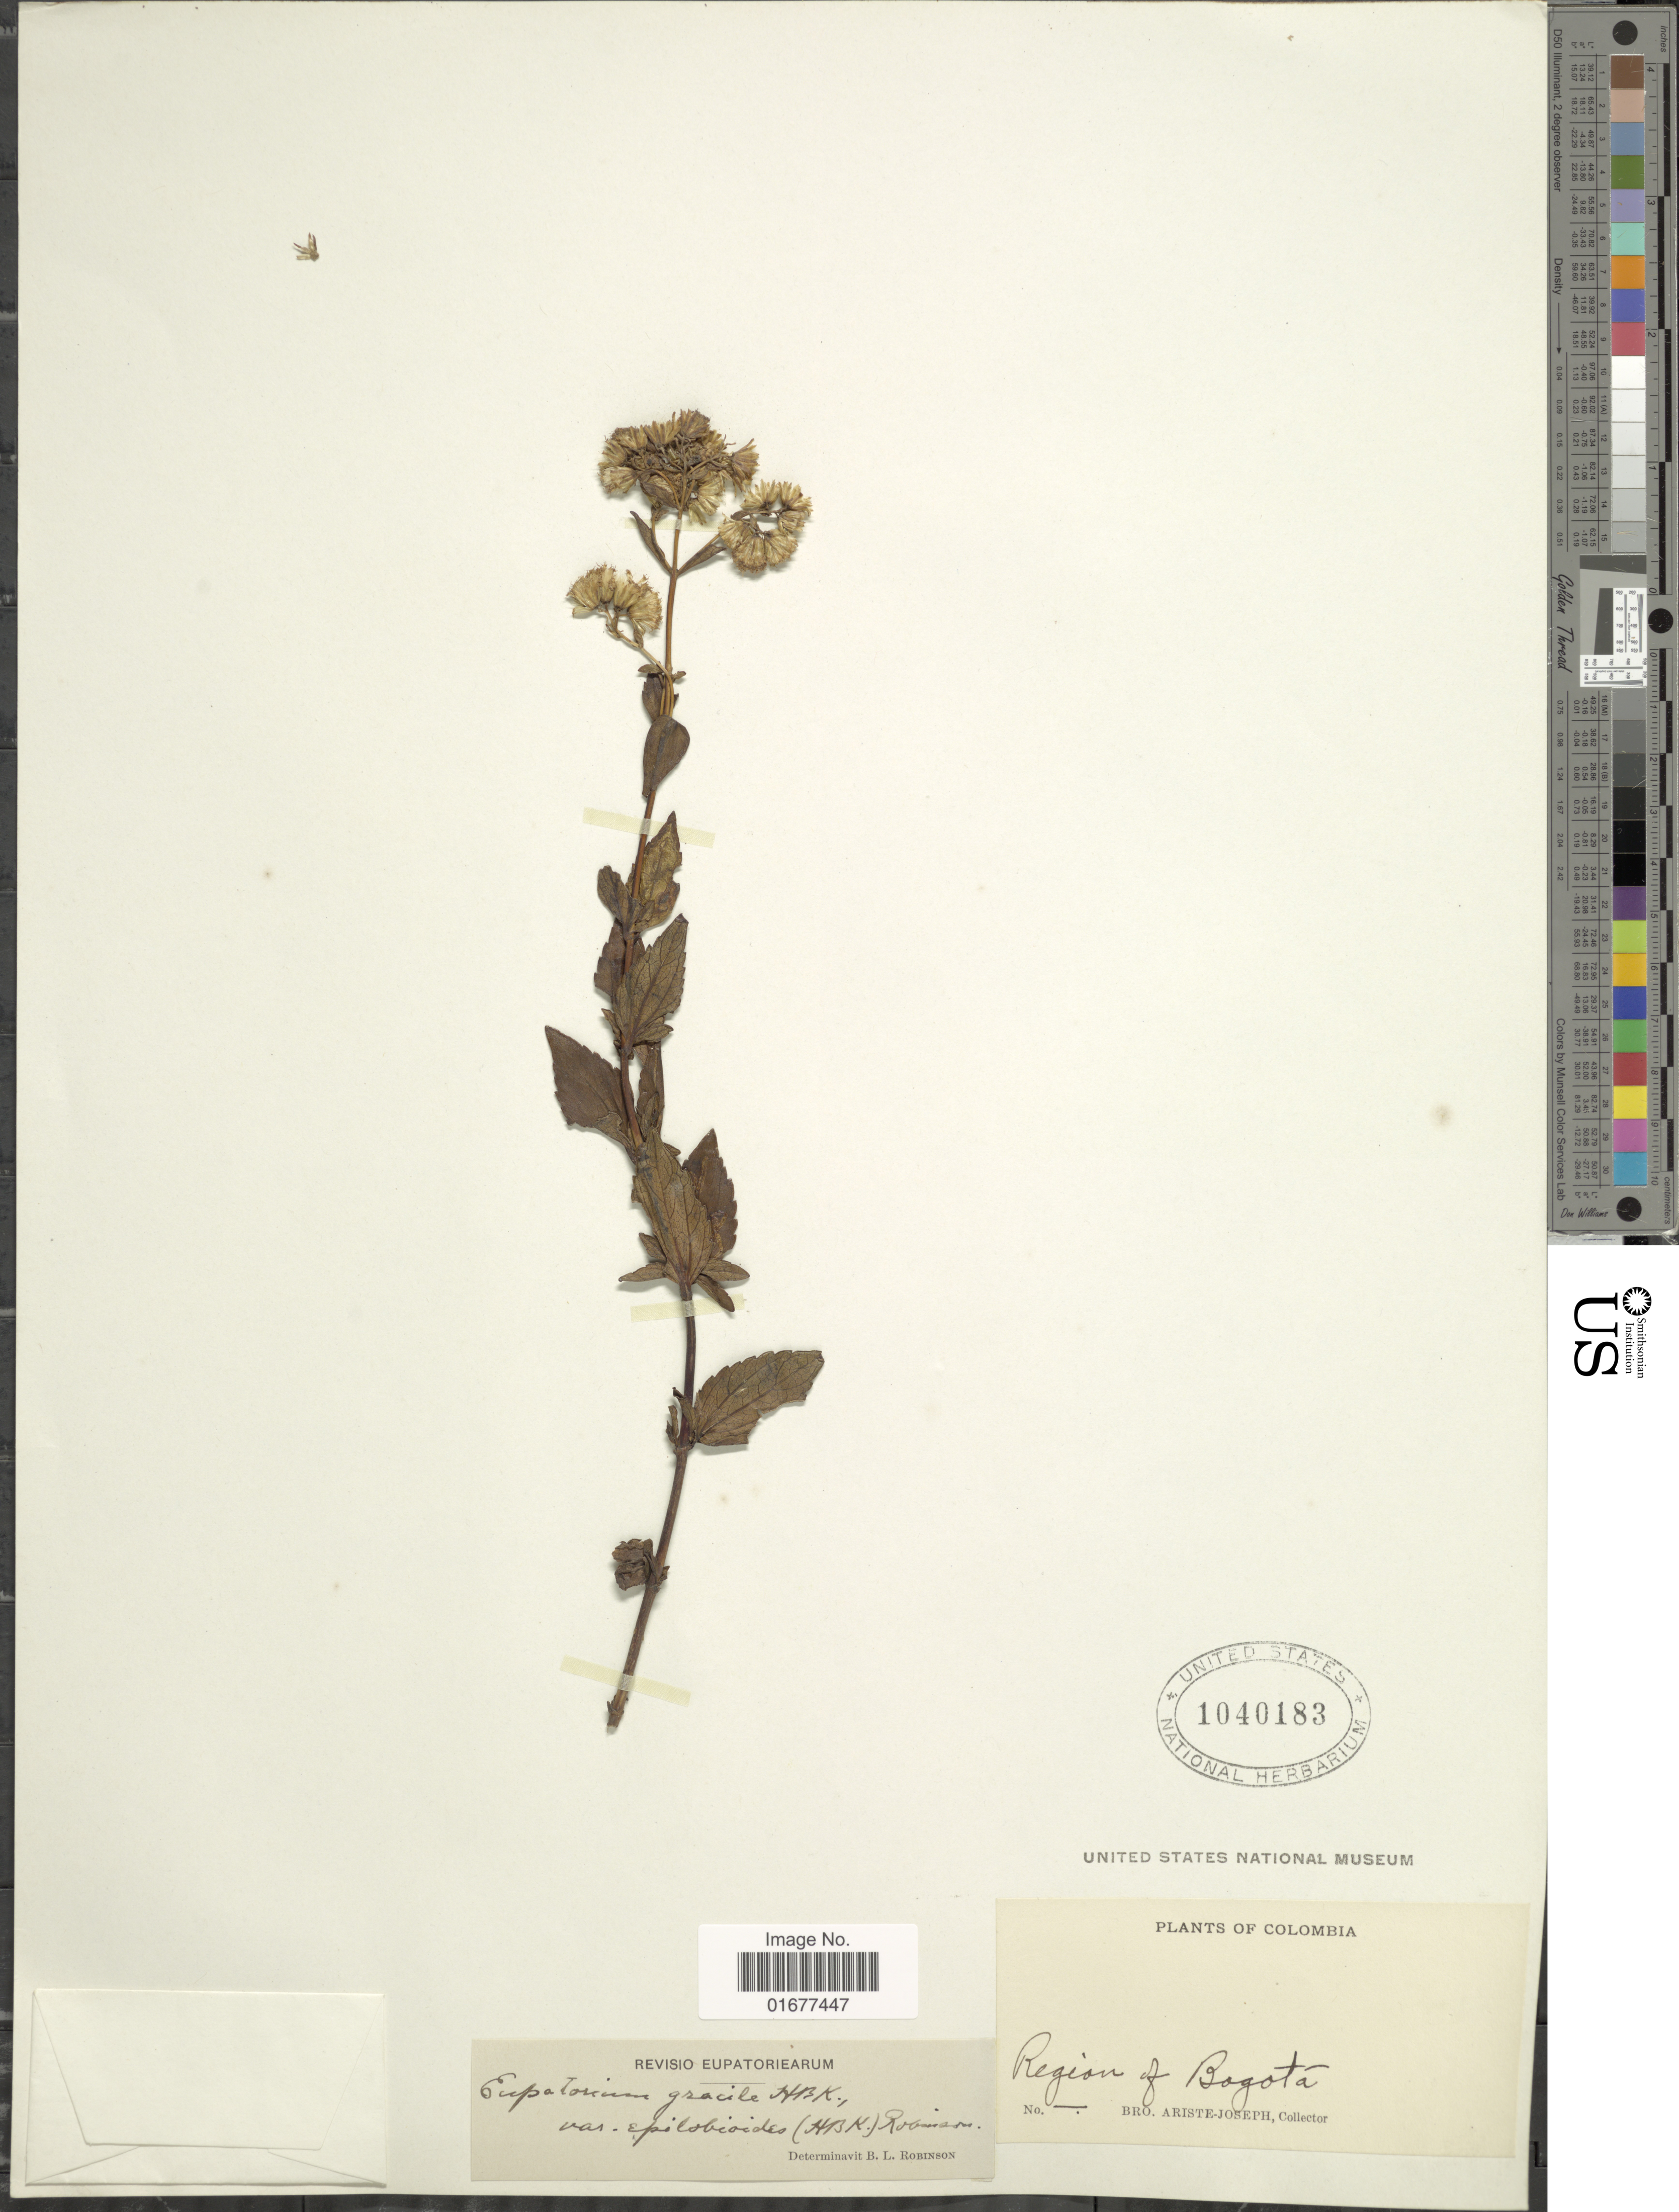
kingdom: Plantae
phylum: Tracheophyta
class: Magnoliopsida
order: Asterales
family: Asteraceae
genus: Ageratina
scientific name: Ageratina gracilis var. epilobioides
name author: (Kunth) R.M. King & H. Rob. ex Luteyn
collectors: Bro. Ariste-Joseph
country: Colombia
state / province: Bogota D.C.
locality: Region of Bogota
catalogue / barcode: US 1040183